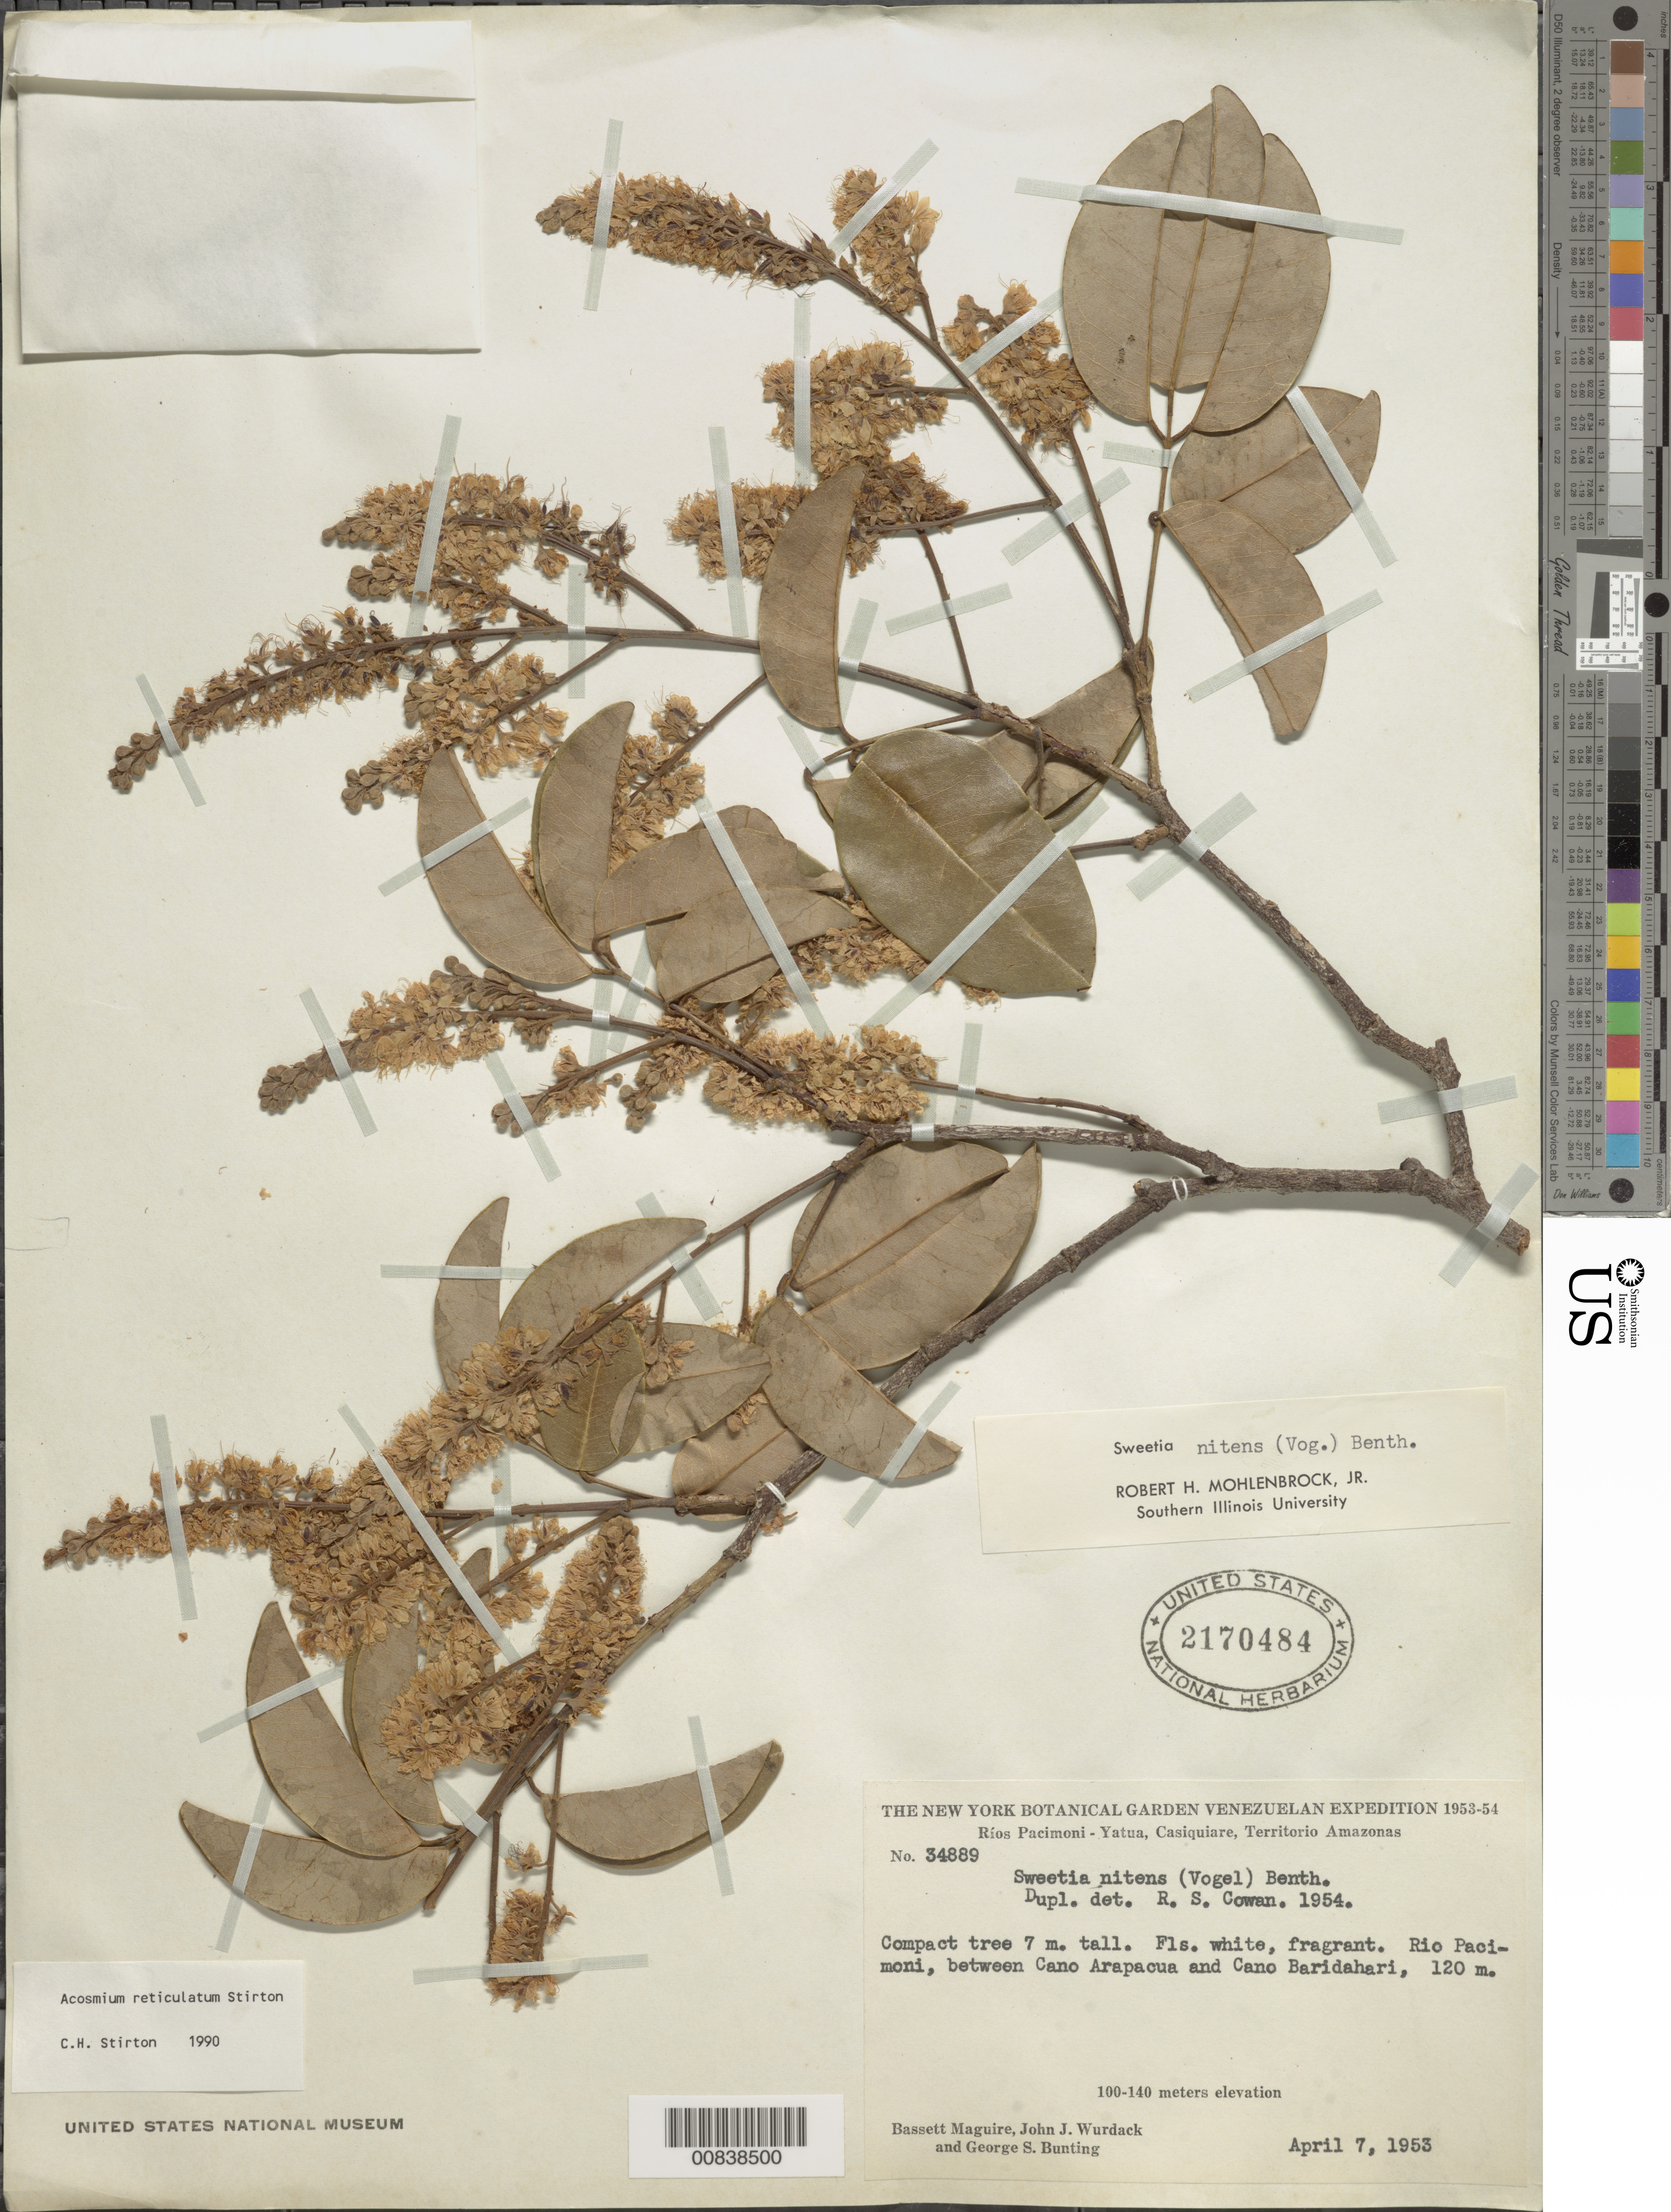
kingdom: Plantae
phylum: Tracheophyta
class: Magnoliopsida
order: Fabales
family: Fabaceae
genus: Acosmium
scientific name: Acosmium reticulatum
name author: Stirton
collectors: B. Maguire, J. J. Wurdack & G. S. Bunting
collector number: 34889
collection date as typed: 7-Apr-53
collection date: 1953-04-07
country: Venezuela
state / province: Amazonas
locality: Río Pacimoni, between Caño Arapacua and Caño Boridahari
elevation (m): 120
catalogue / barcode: US 2170484